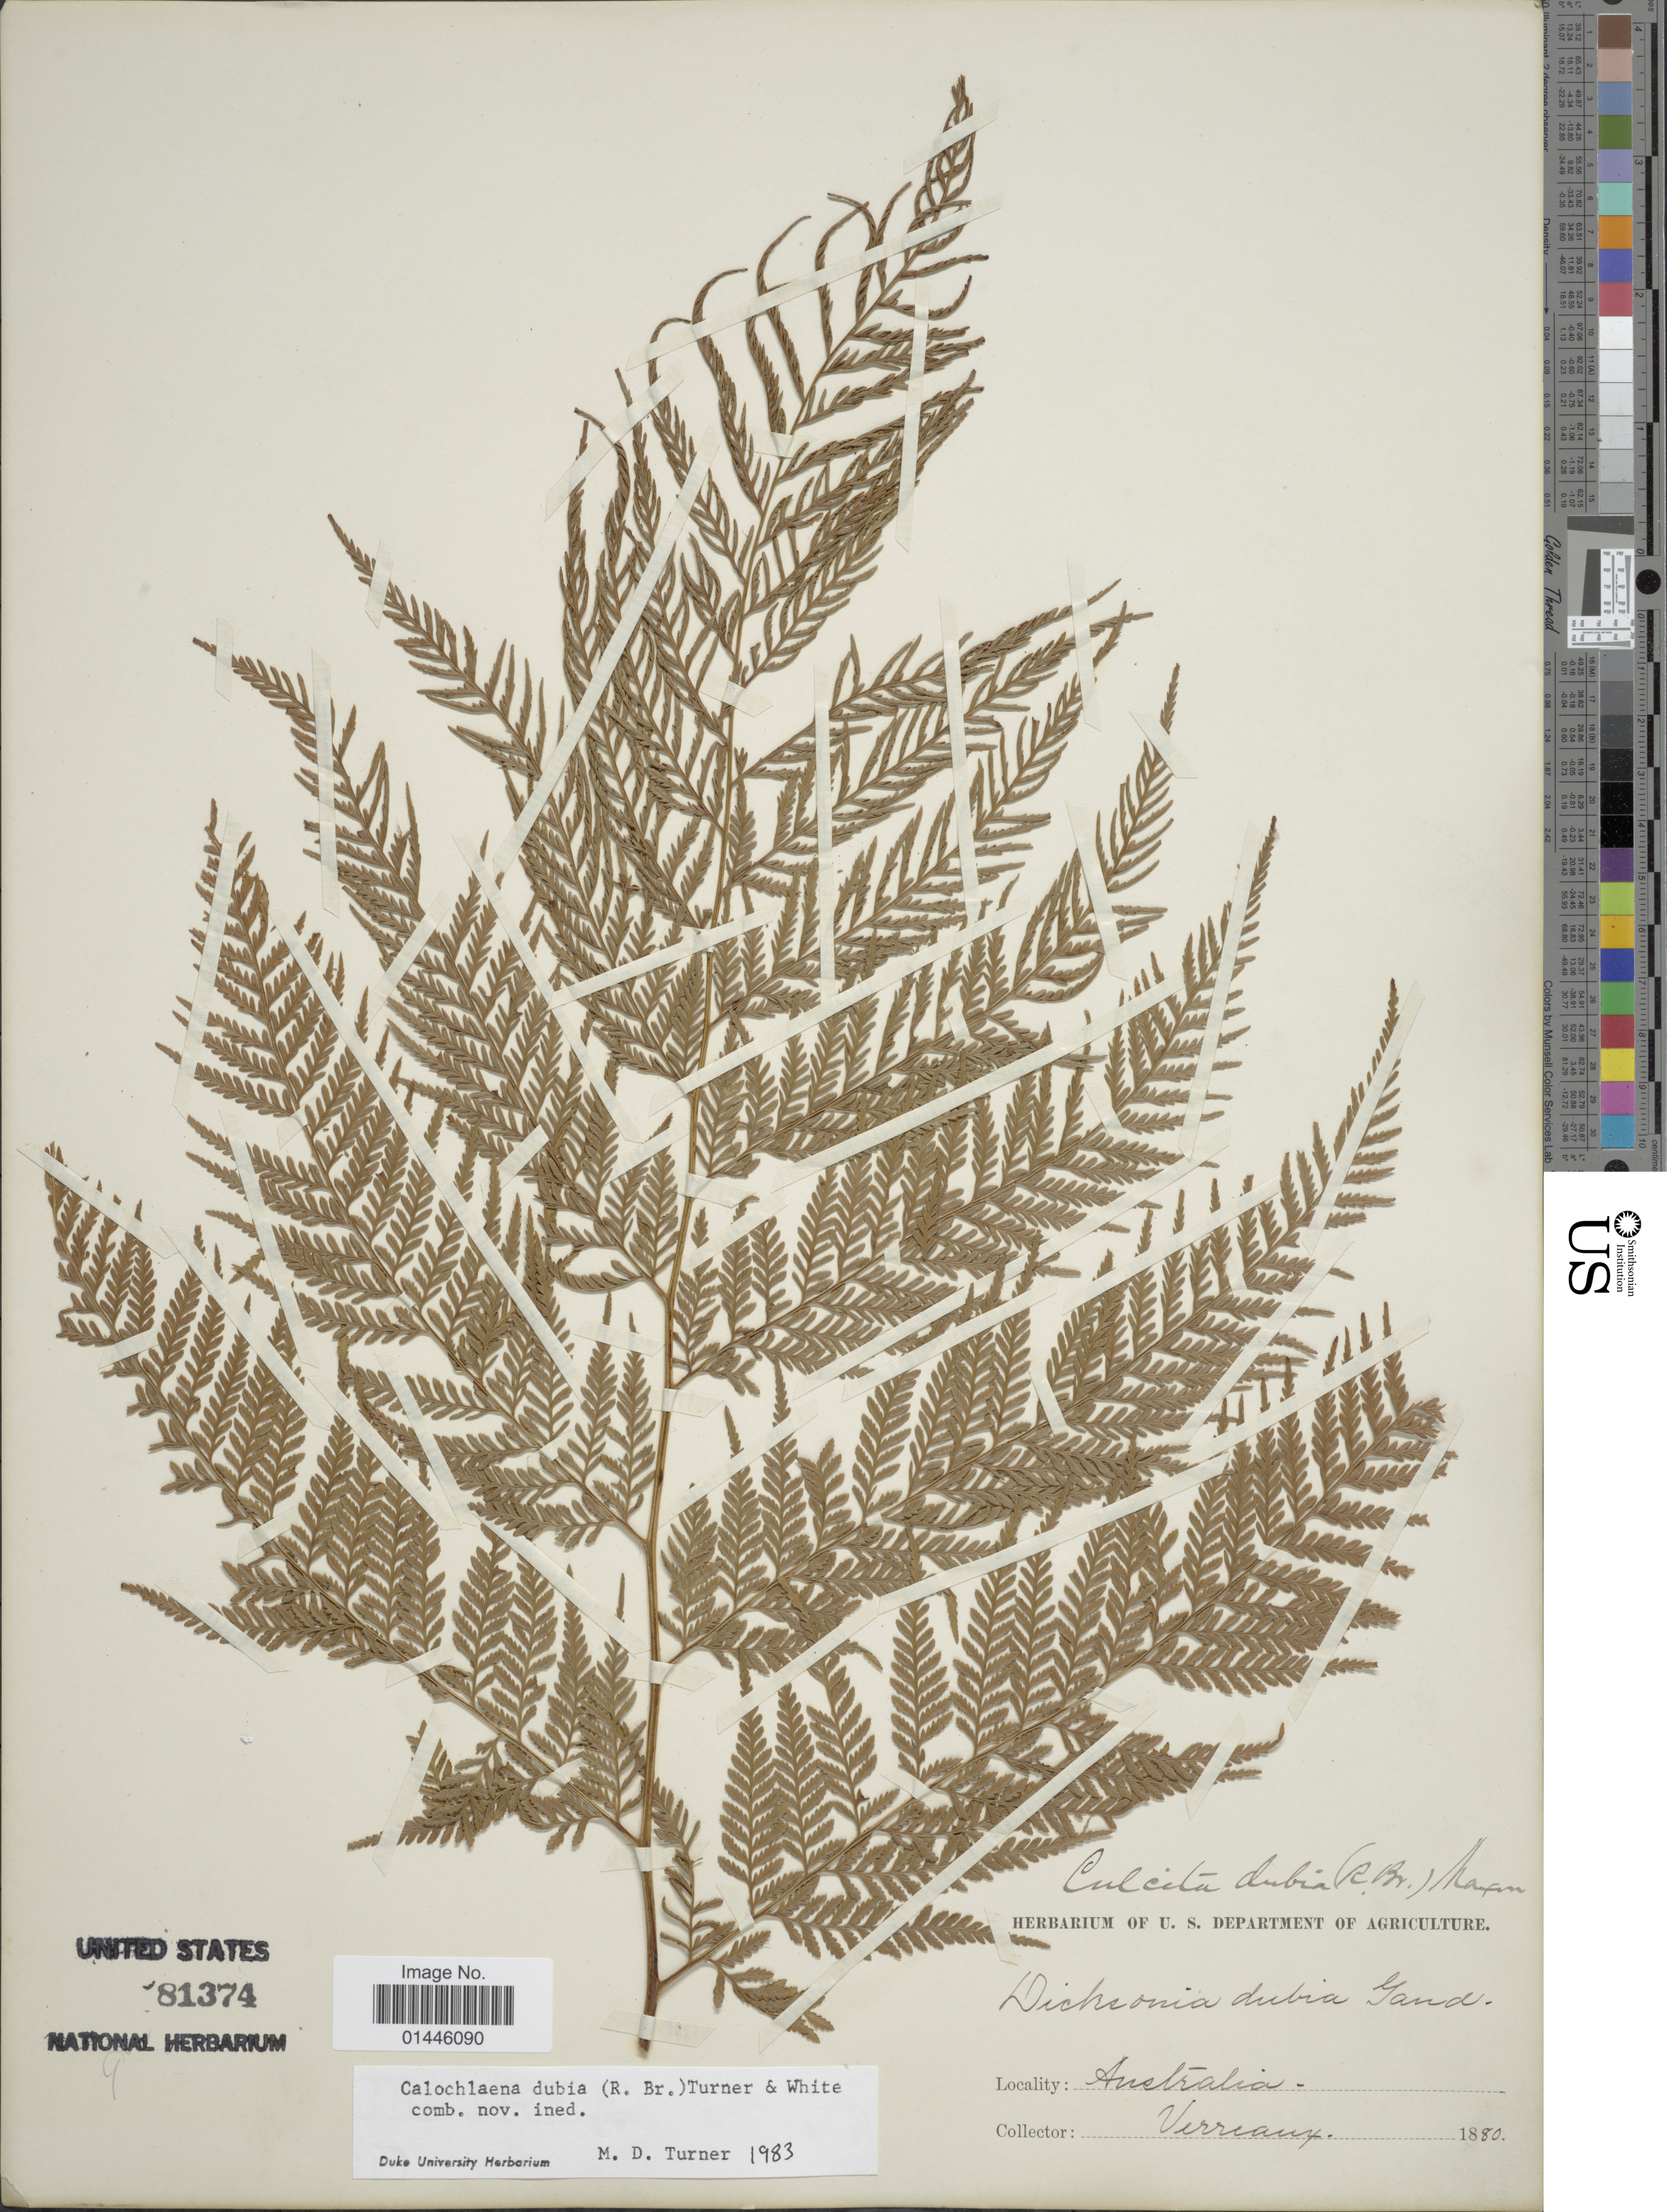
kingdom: Plantae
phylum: Tracheophyta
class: Polypodiopsida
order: Cyatheales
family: Dicksoniaceae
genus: Calochlaena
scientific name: Calochlaena dubia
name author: (R. Br.) M.D. Turner & R.A. White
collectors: Verreaux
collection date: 1880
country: Australia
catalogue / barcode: US 81374